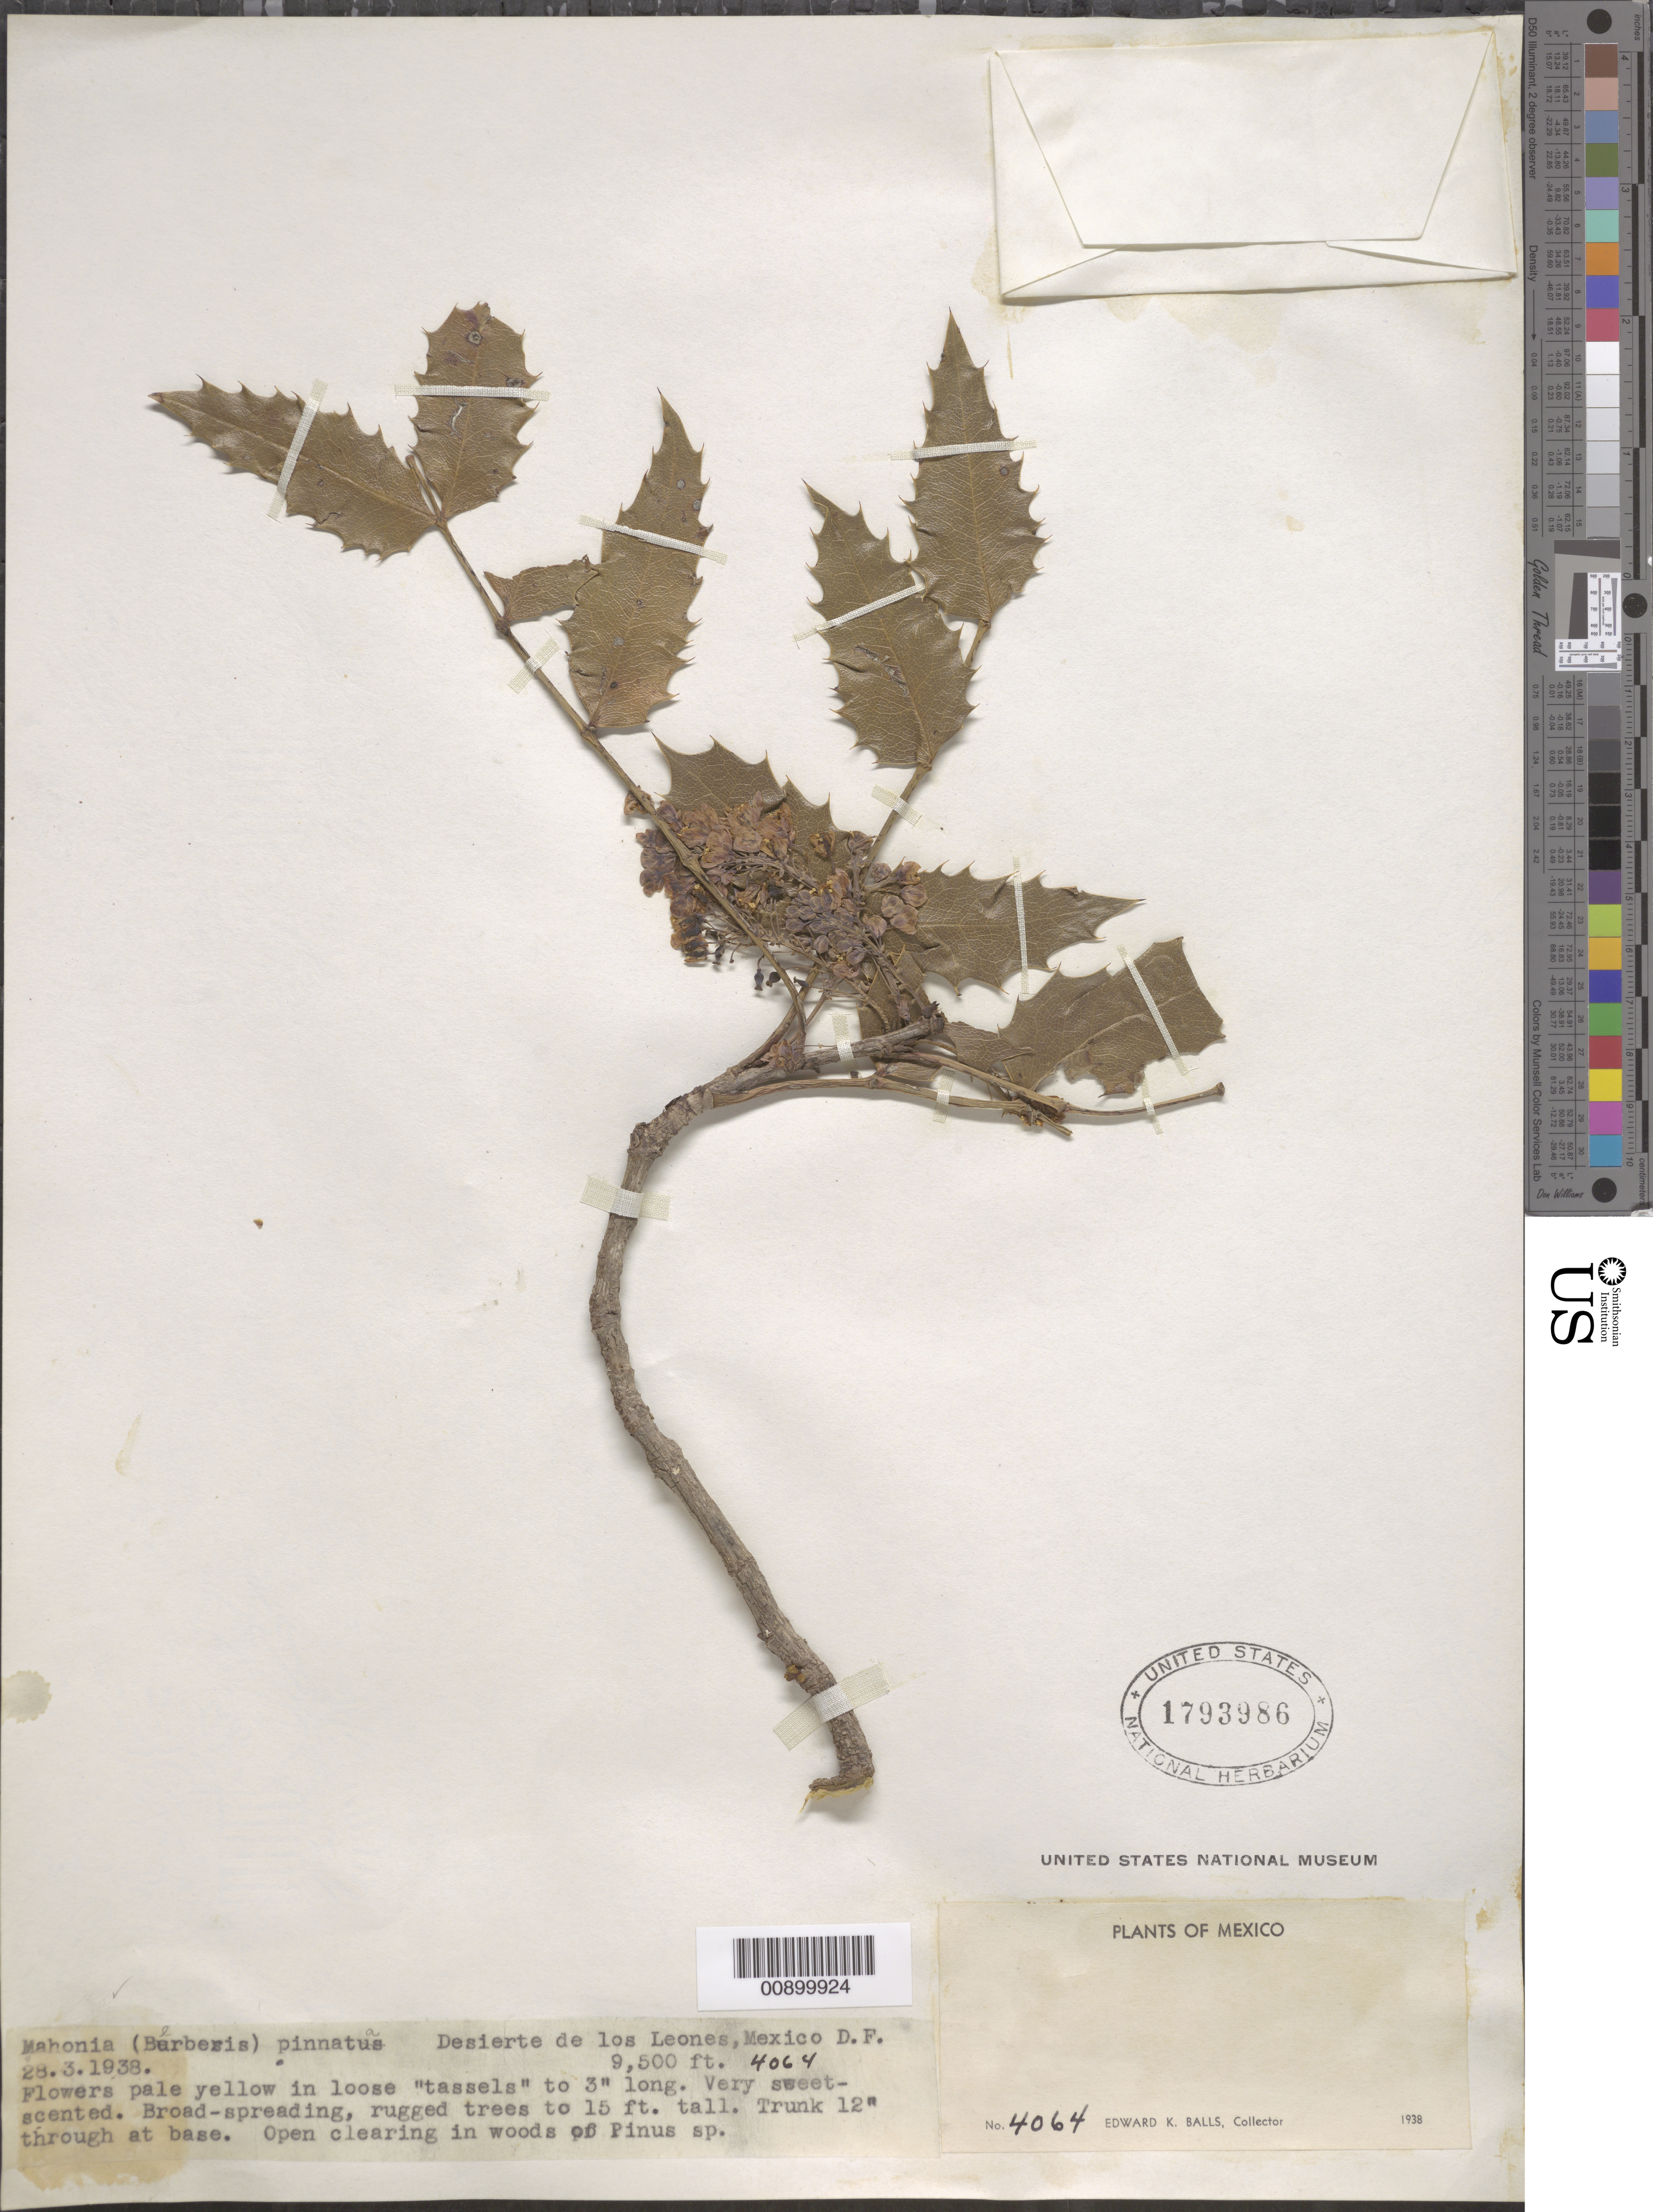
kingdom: Plantae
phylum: Tracheophyta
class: Magnoliopsida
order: Ranunculales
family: Berberidaceae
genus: Mahonia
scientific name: Mahonia pinnata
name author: (Lag.) Fedde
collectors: E. K. Balls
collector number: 4064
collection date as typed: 28 Mar 1938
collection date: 1938-03-28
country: Mexico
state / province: Distrito Federal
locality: Desierto de los Leones, Mexico D.F.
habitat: Open clearing in woods of Pinus sp.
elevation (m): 2896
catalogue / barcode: US 1793986